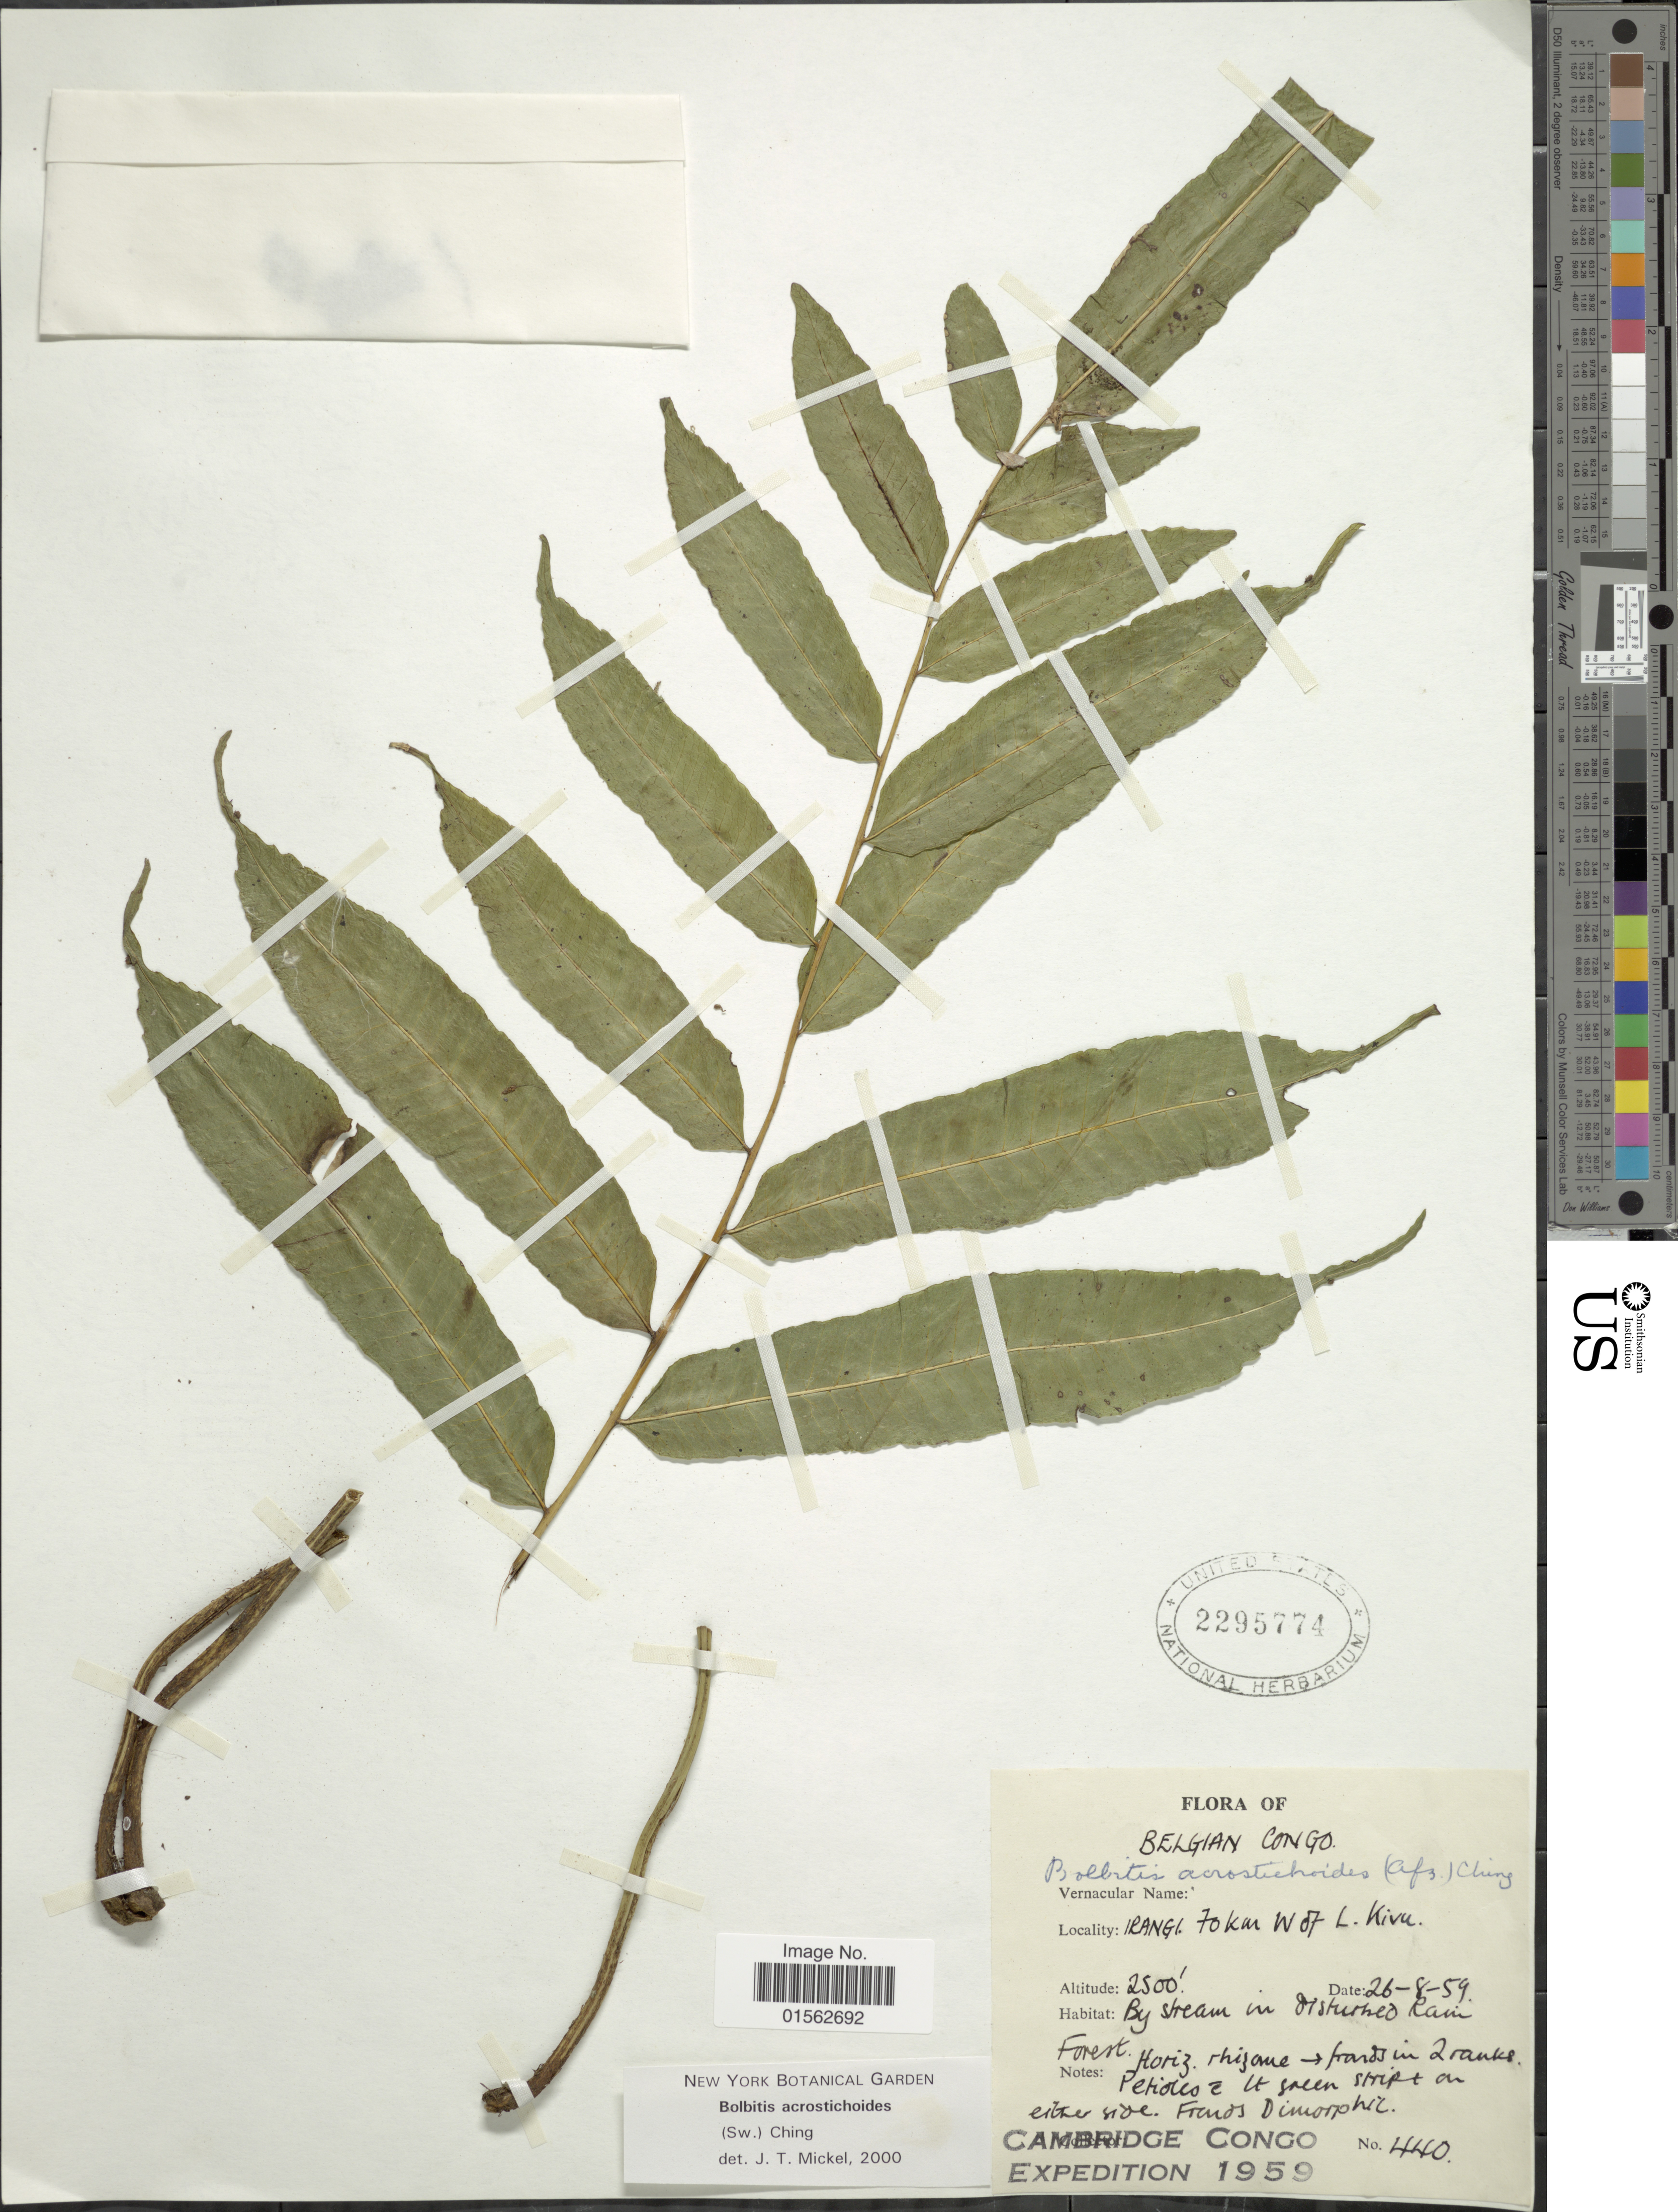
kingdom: Plantae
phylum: Tracheophyta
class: Polypodiopsida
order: Polypodiales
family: Dryopteridaceae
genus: Bolbitis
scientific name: Bolbitis acrostichoides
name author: (Hook.) Ching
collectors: Cambridge Congo Expedition 1959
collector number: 440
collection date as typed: Transcribed d/m/y: 26/8/59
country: Congo, Democratic Republic of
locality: Belgian Congo, Irangi, 70 km W of L. Kivu, by stream in disturbed Rain forest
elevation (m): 762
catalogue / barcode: US 2295774